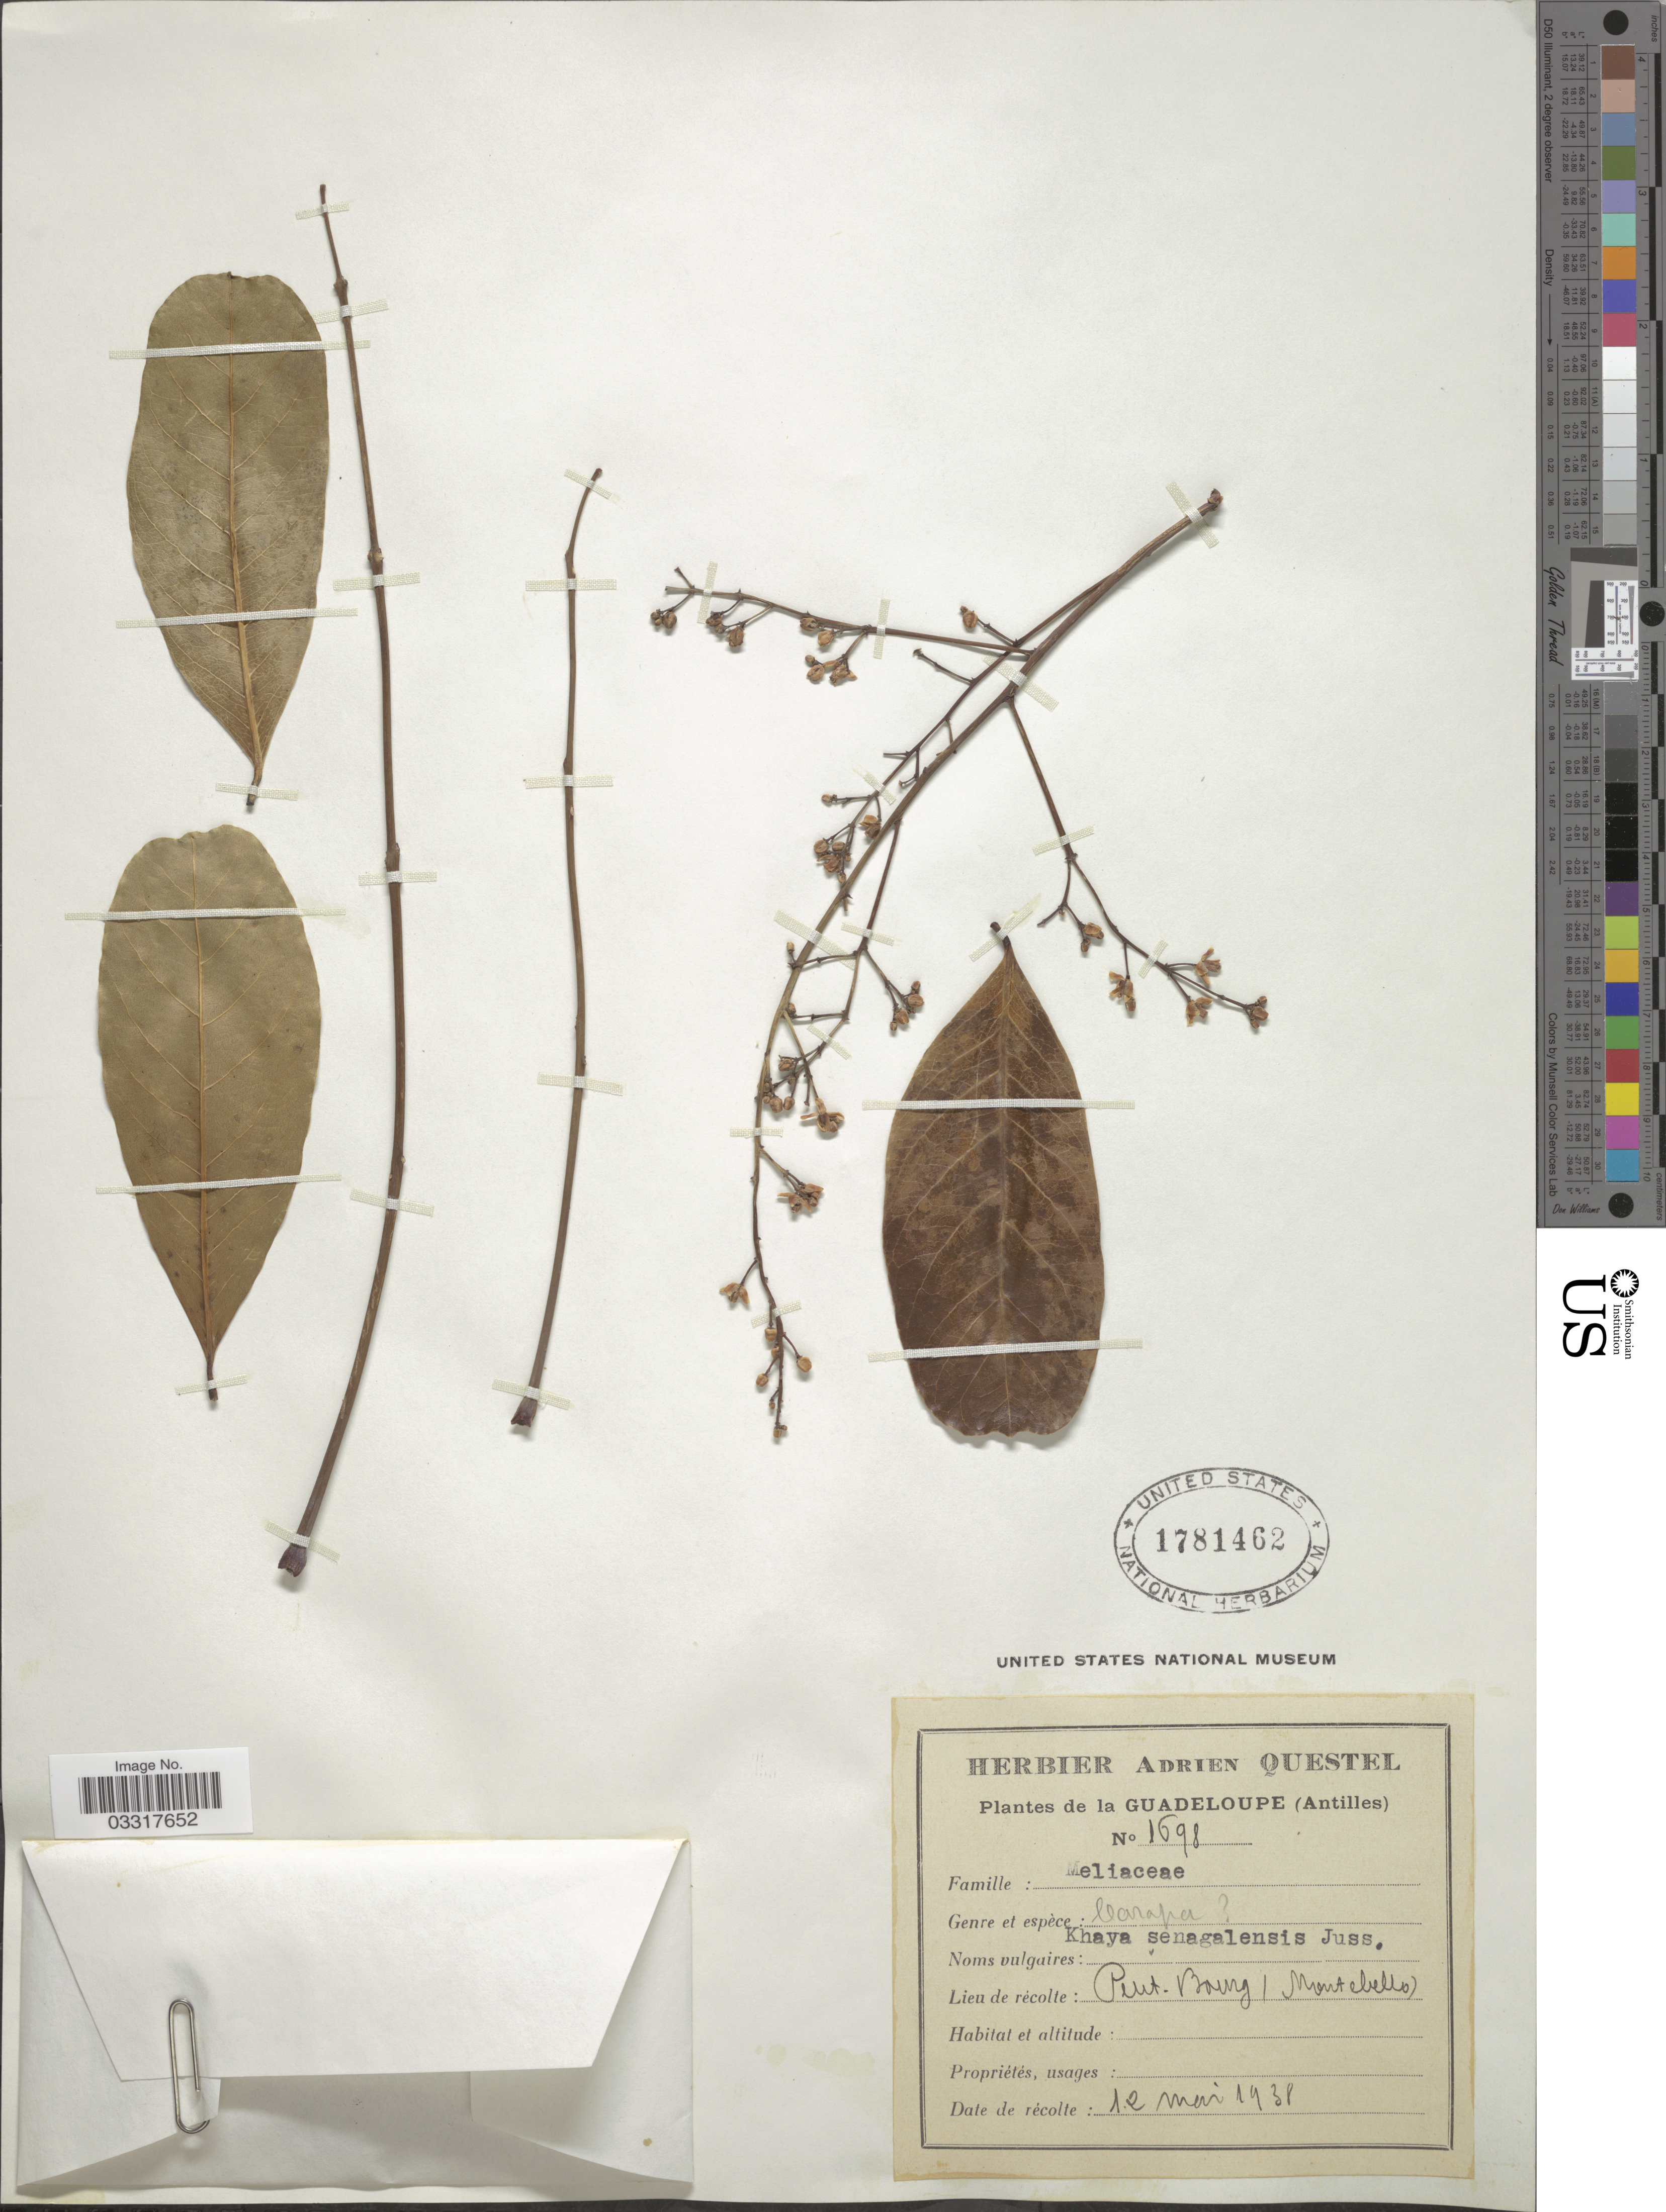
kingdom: Plantae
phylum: Tracheophyta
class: Magnoliopsida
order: Sapindales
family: Meliaceae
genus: Khaya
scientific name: Khaya senegalensis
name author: (Desr.) A. Juss.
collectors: ex herb. A. Questal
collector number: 1698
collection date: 1938-05-12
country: Guadeloupe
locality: (Antilles), Petit Bourg/Montebello).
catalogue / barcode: US 1781462